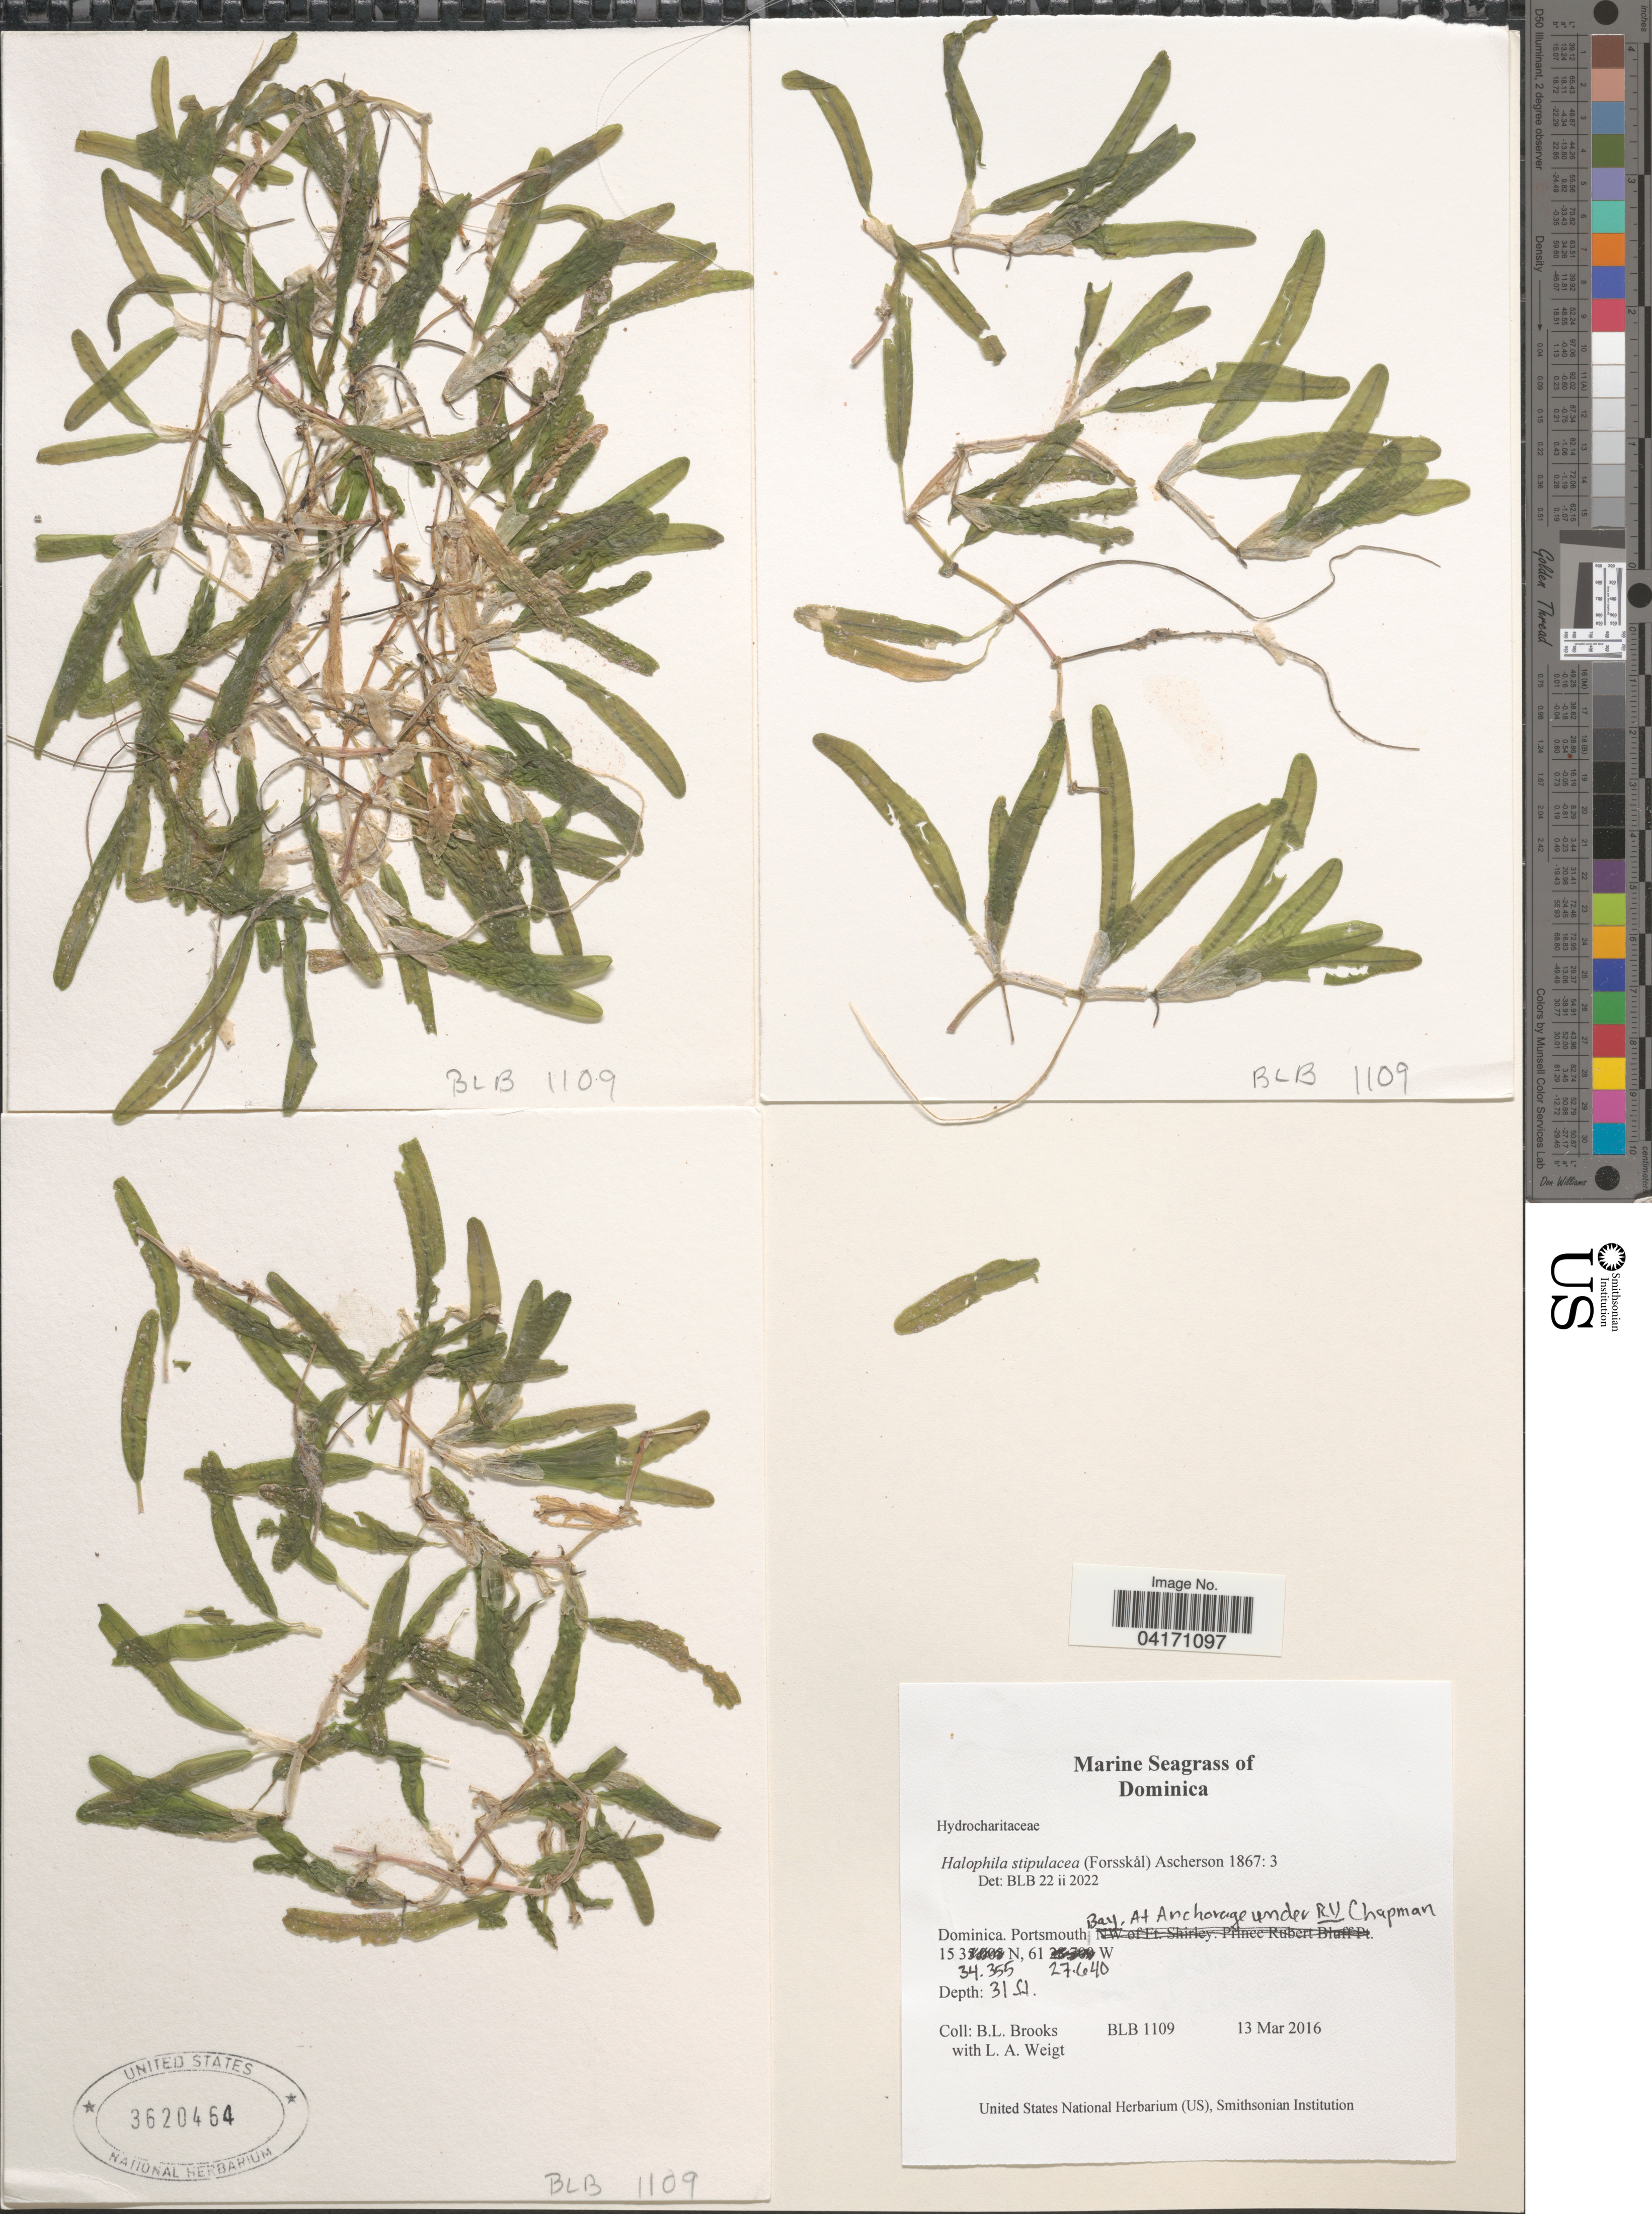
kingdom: Plantae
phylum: Tracheophyta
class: Liliopsida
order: Alismatales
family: Hydrocharitaceae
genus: Halophila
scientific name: Halophila stipulacea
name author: (Forssk.) Asch.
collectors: B. Brooks & L. A. Weigt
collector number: BLB1109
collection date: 2016-03-13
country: Dominica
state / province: St. John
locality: Portsmouth Bay. At Anchorage under RV Chapman.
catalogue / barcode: US 3620464